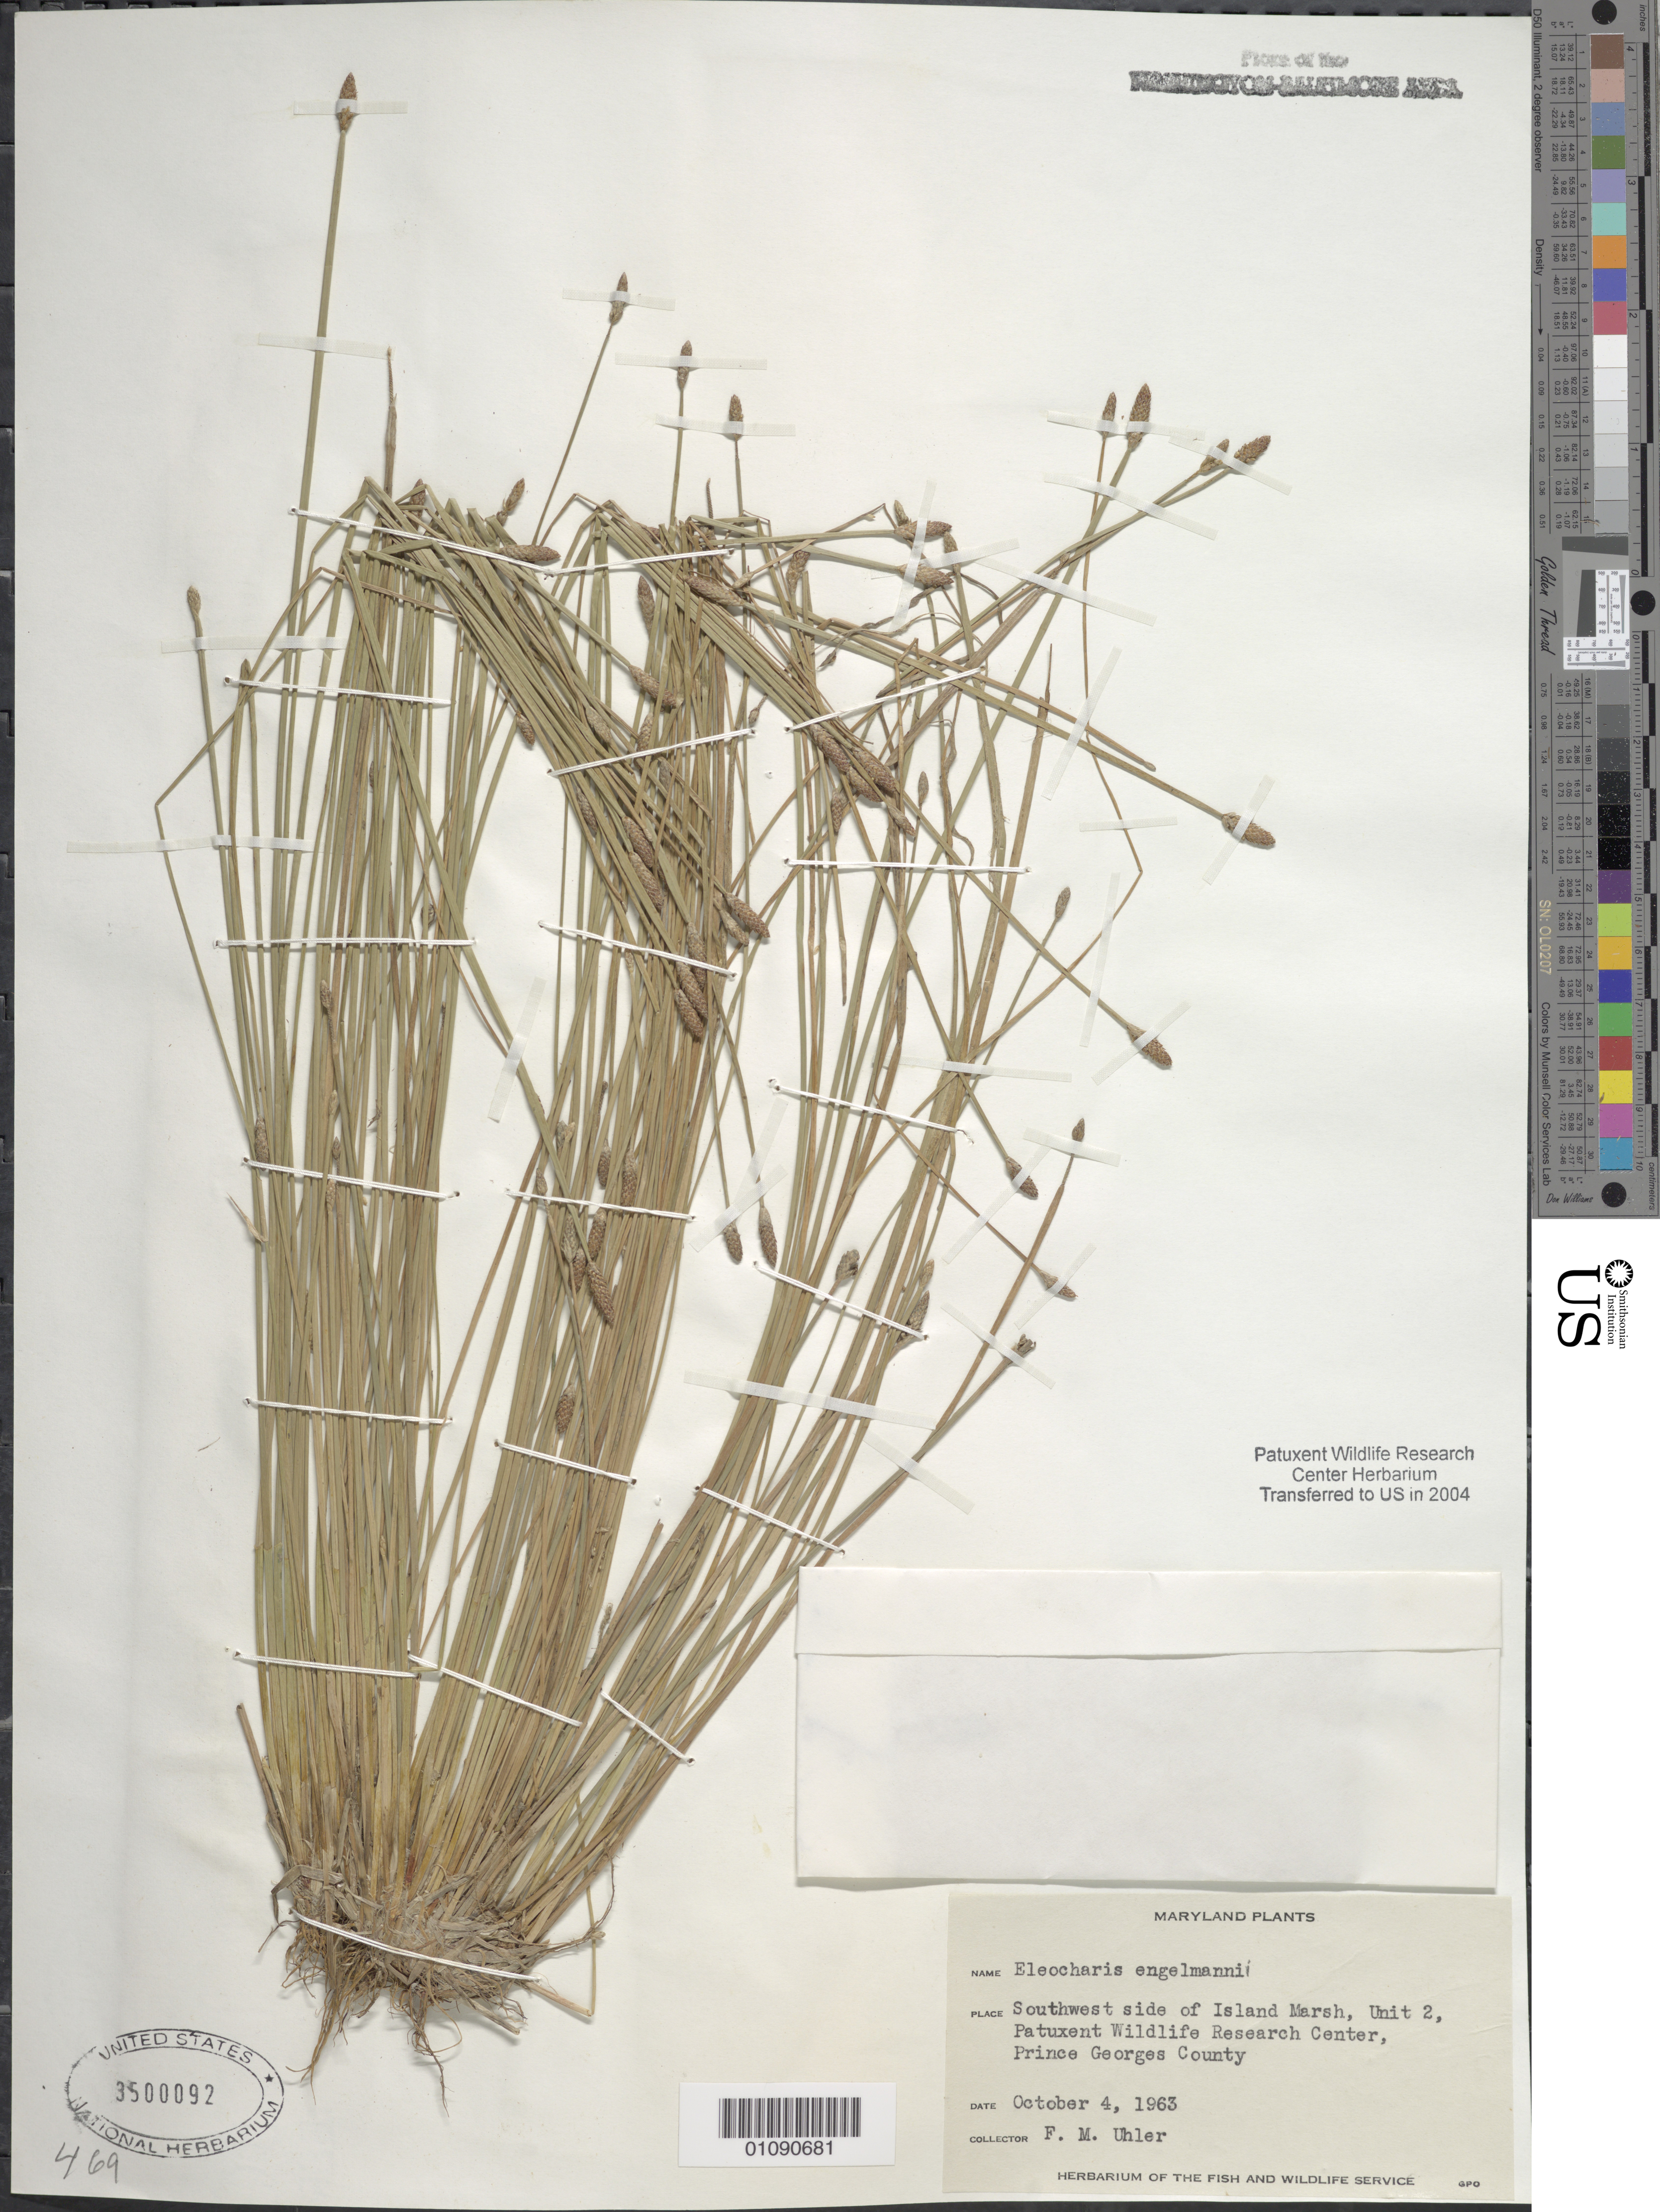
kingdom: Plantae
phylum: Tracheophyta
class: Liliopsida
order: Poales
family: Cyperaceae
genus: Eleocharis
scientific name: Eleocharis engelmannii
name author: Steud.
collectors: F. M. Uhler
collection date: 1963-10-04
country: United States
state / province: Maryland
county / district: Prince George's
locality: S.W. side of Island Marsh, Unit 2. Patuxent Wildlife Refuge.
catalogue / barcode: US 3500092